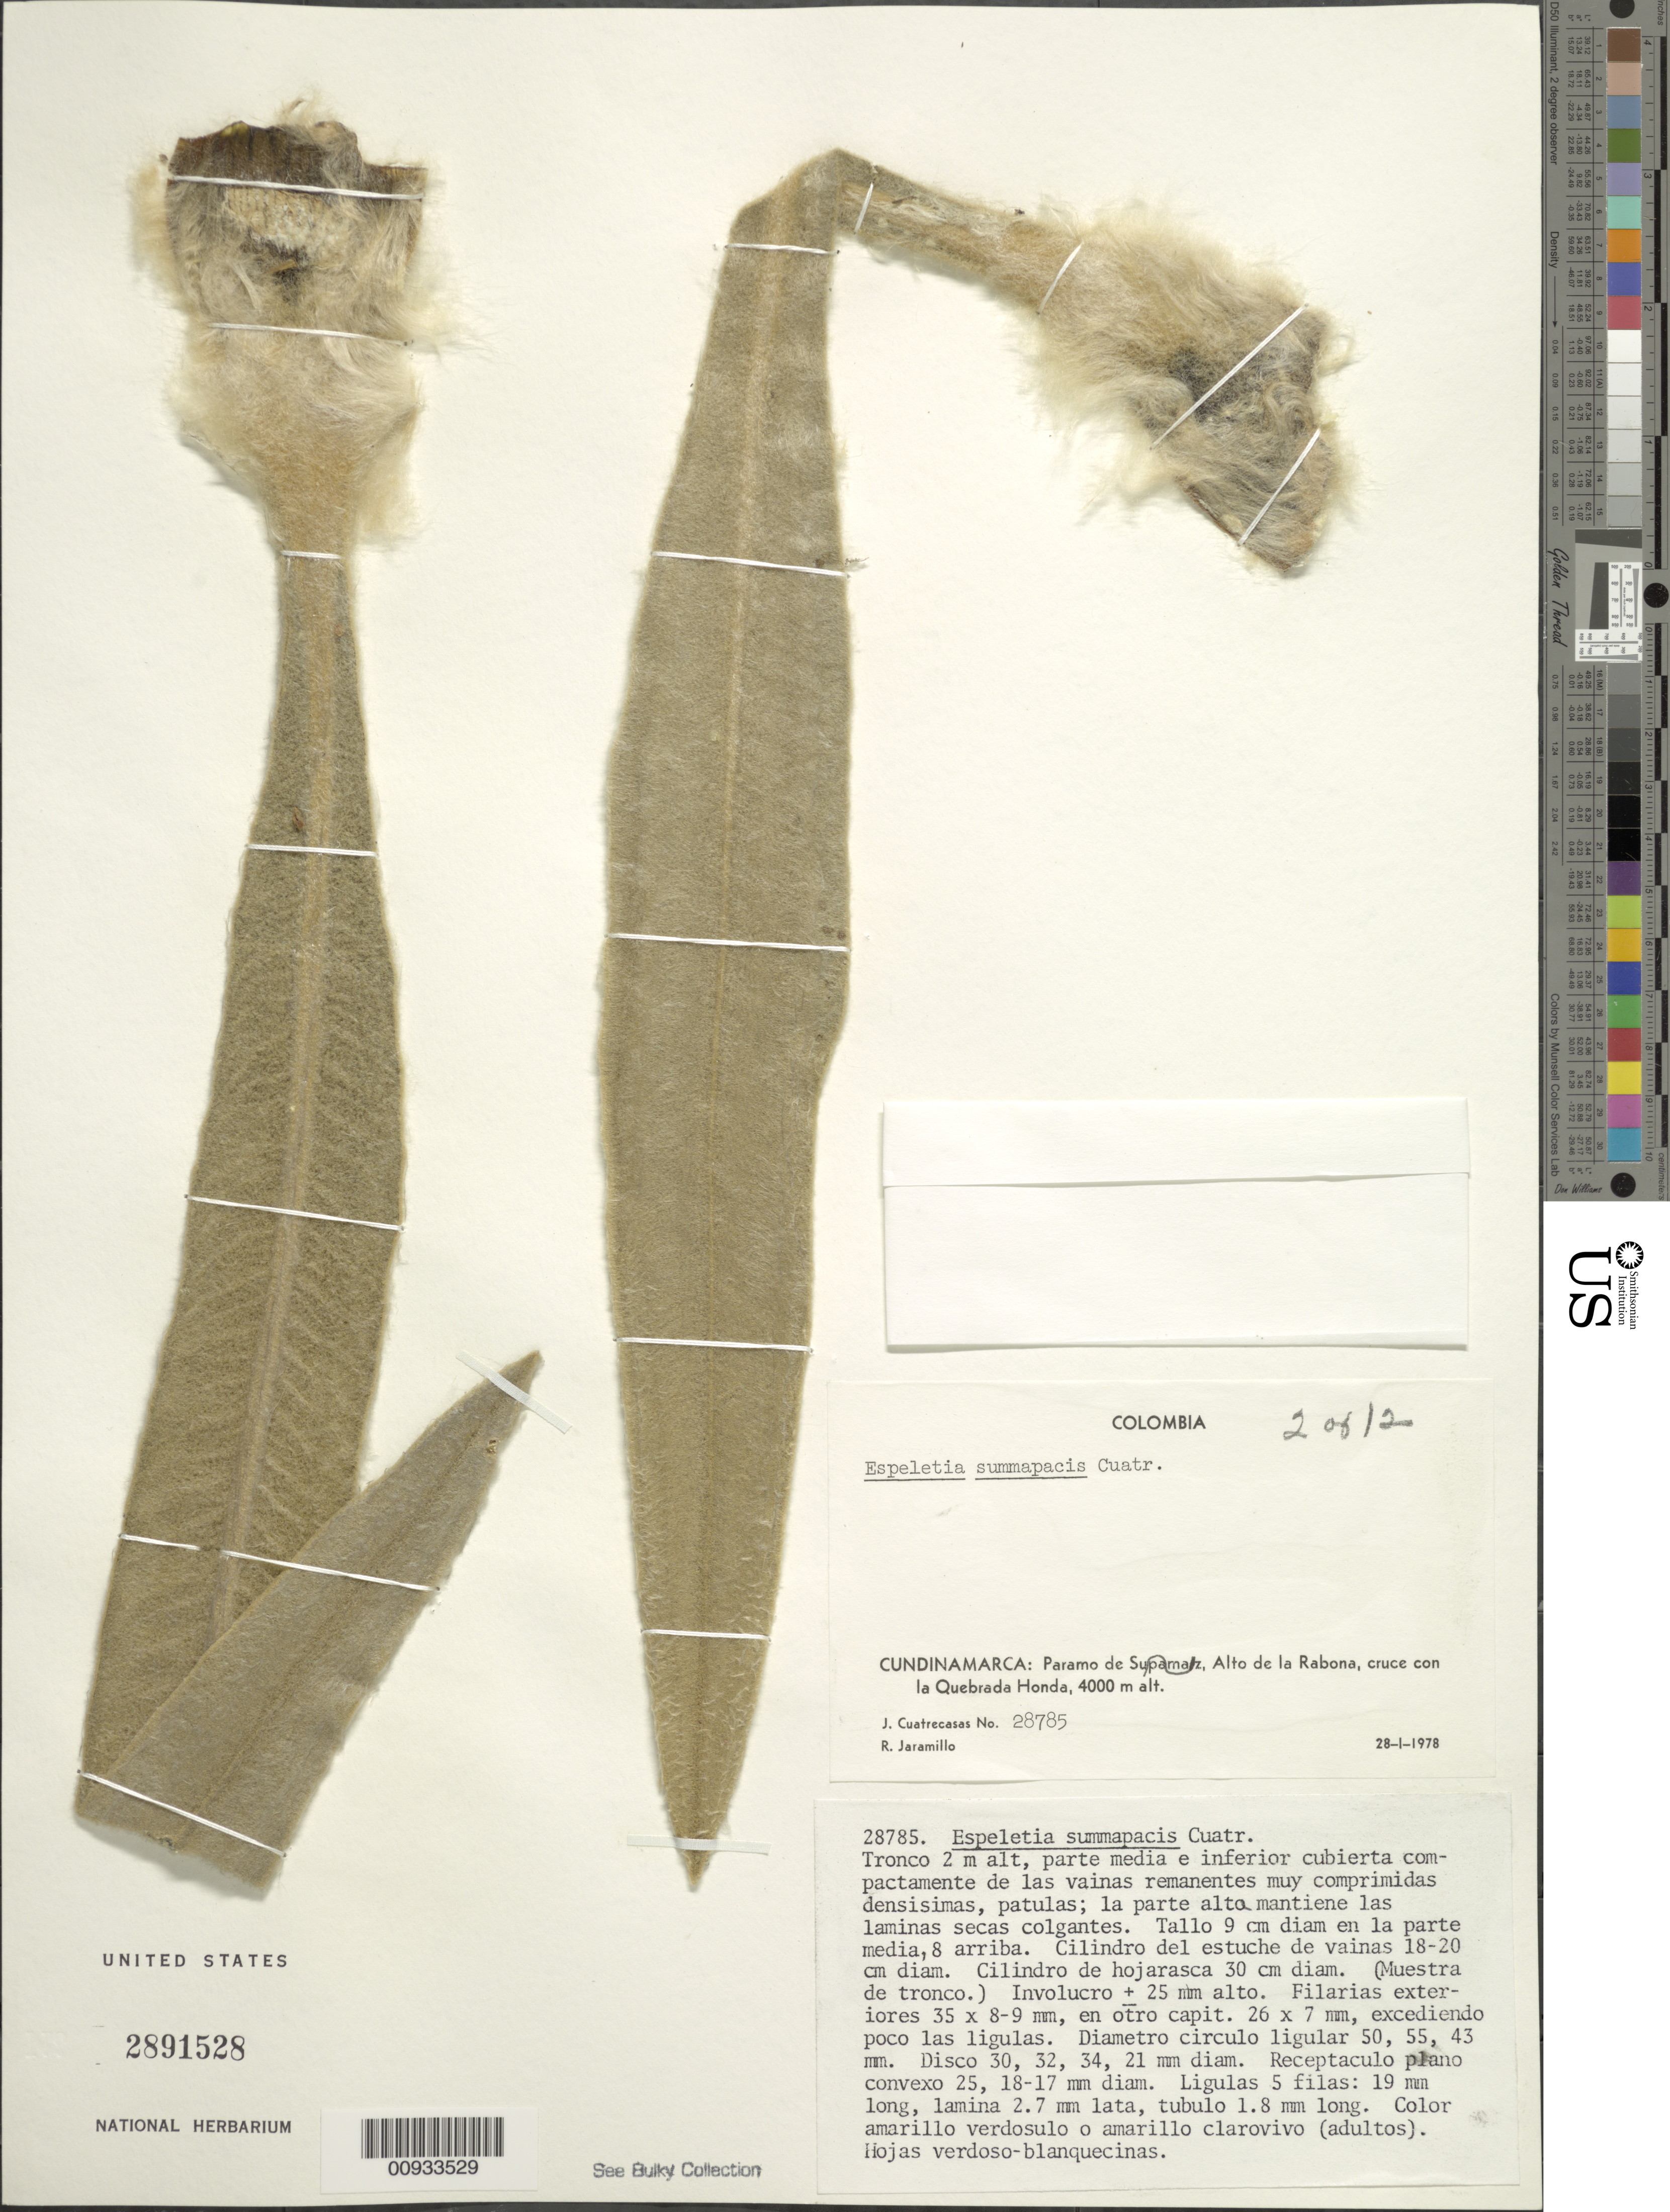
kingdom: Plantae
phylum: Tracheophyta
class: Magnoliopsida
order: Asterales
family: Asteraceae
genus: Espeletia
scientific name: Espeletia summapacis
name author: Cuatrec.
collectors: J. Cuatrecasas & R. Jaramillo M.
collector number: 28785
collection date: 1978-01-28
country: Colombia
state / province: Cundinamarca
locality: Paramo de, Alto de la Rabona, cruce con la Quebrada Honda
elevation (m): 4000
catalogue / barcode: US 2891528